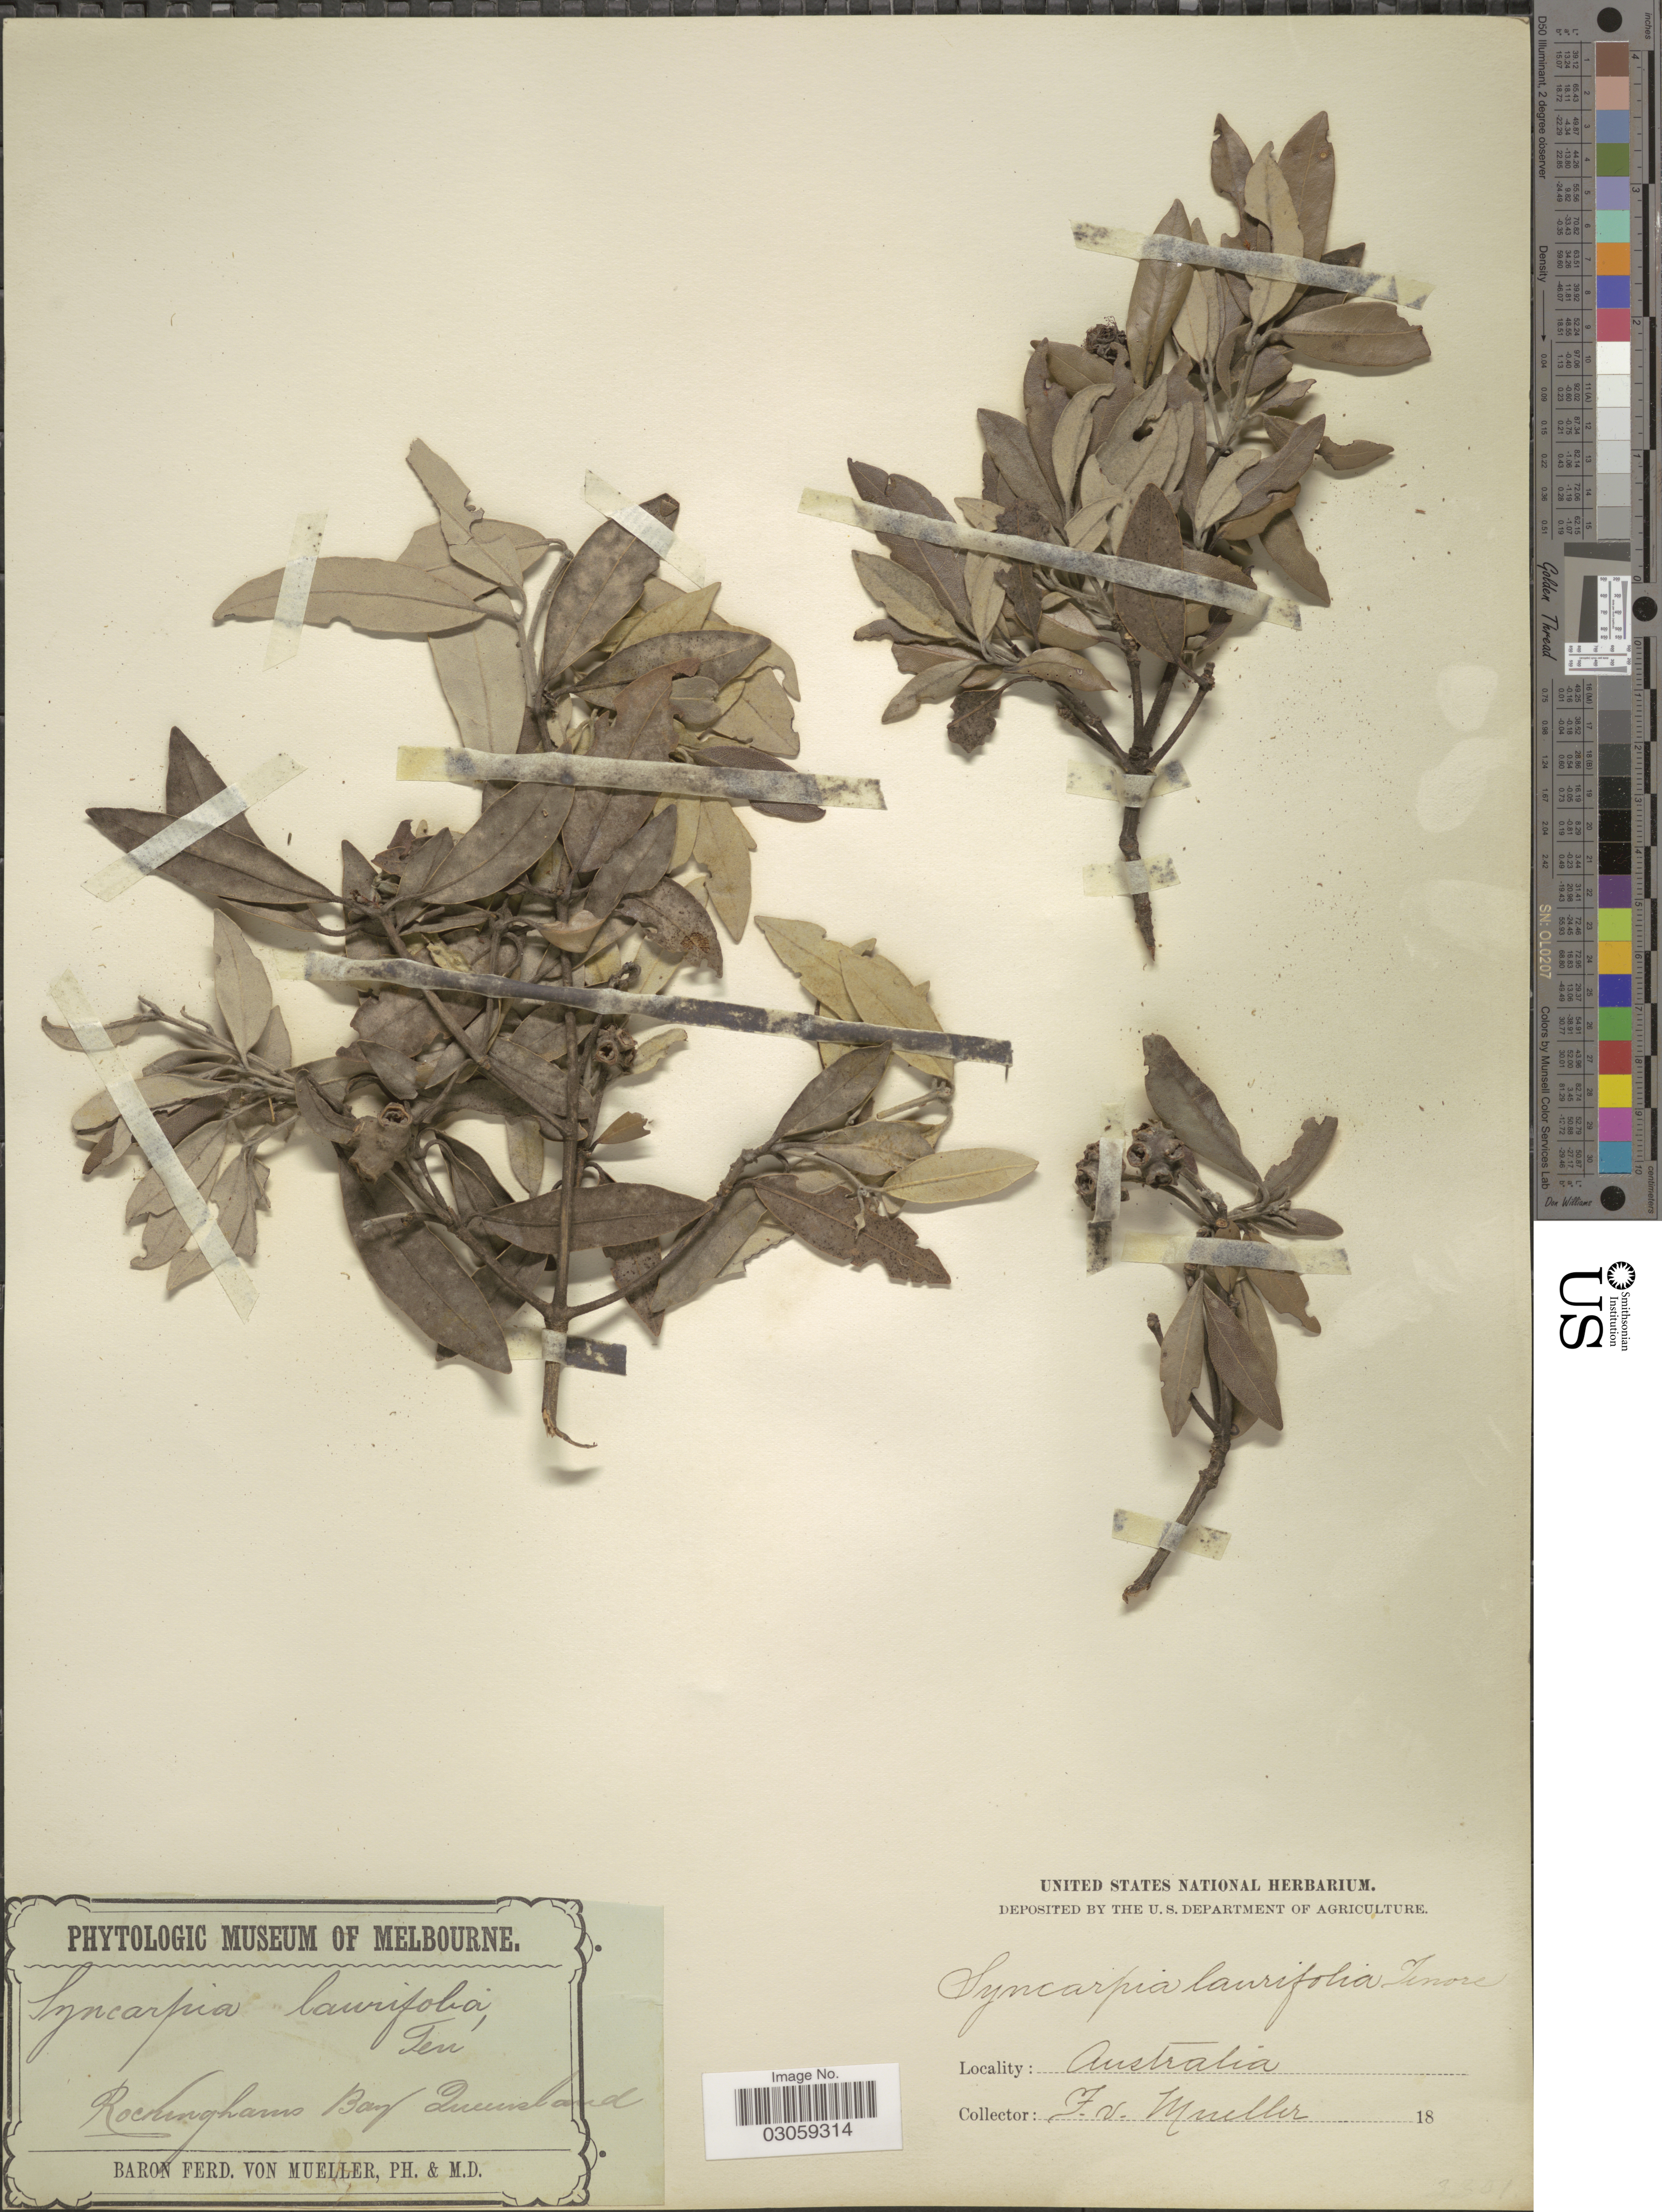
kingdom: Plantae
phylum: Tracheophyta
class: Magnoliopsida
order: Myrtales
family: Myrtaceae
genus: Syncarpia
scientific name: Syncarpia glomulifera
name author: (Sm.) Nied.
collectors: F. von Mueller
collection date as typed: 18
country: Australia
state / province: Queensland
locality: Rockinghams Bay.